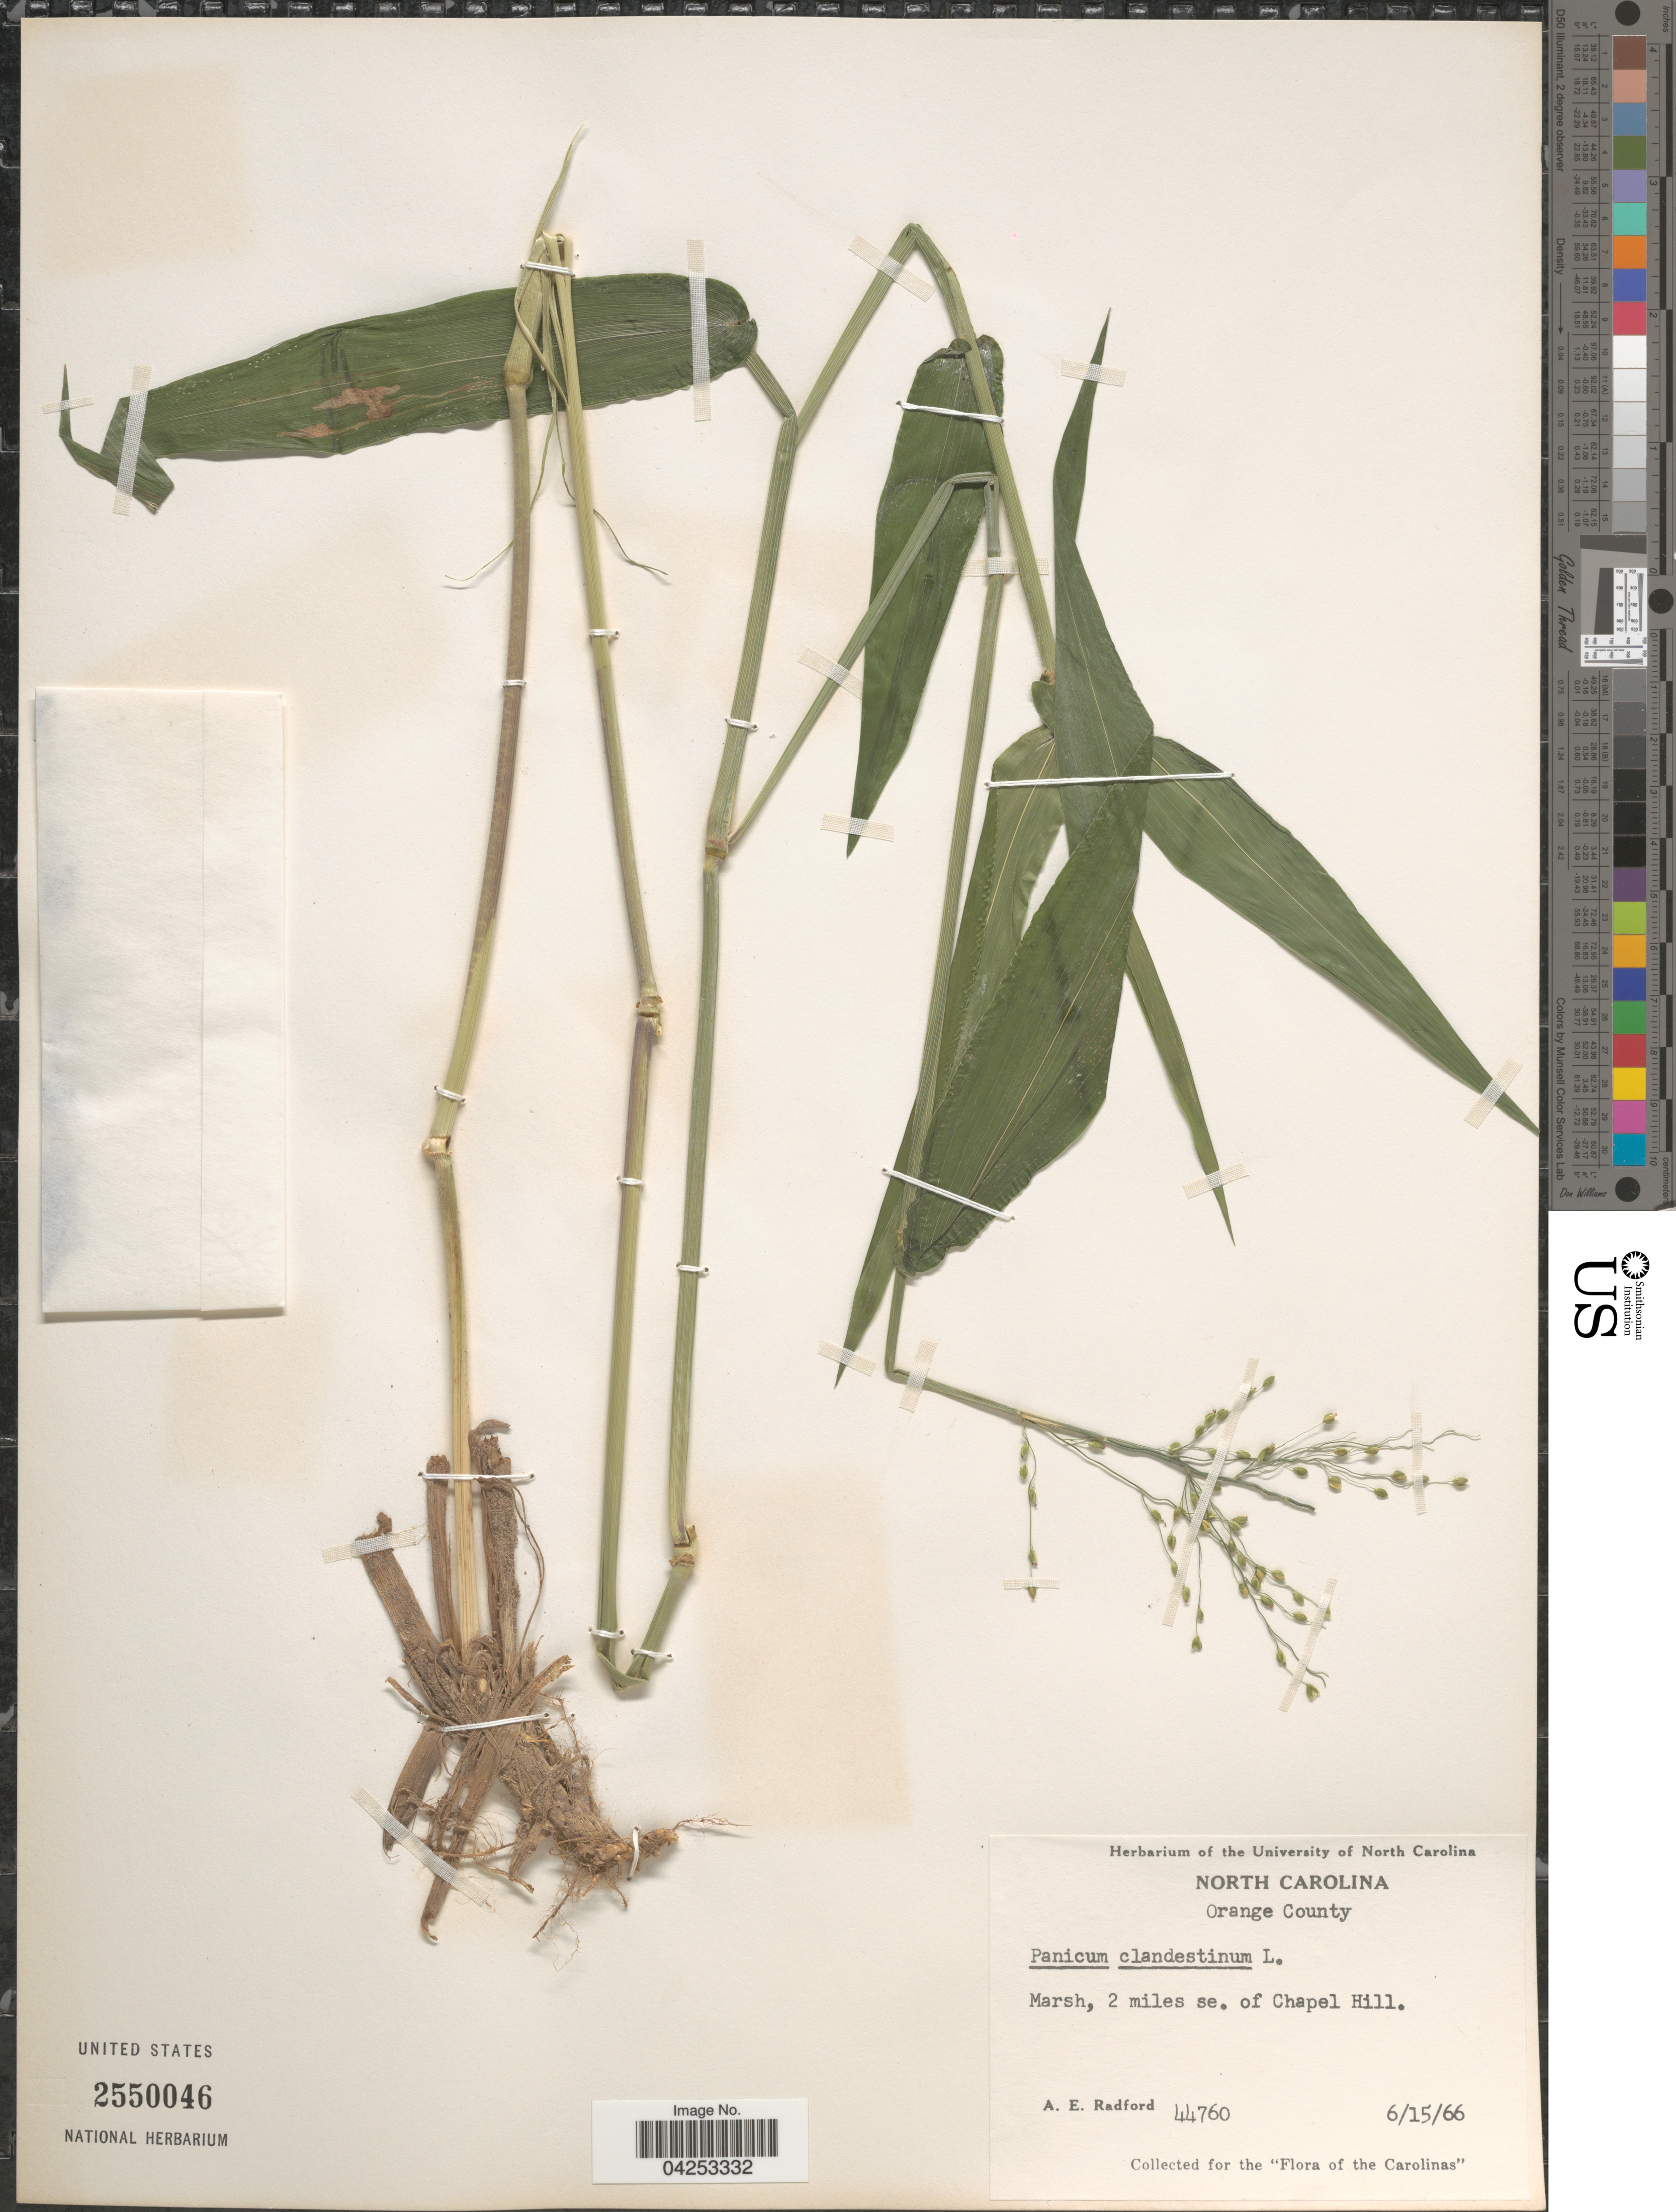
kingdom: Plantae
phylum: Tracheophyta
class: Liliopsida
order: Poales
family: Poaceae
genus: Dichanthelium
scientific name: Dichanthelium clandestinum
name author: (L.) Gould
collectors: A. E. Radford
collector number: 44760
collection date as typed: Transcribed d/m/y: 15/6/66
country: United States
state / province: North Carolina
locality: Orange County. Marsh, 2 miles se. of Chapel Hill.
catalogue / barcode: US 2550046